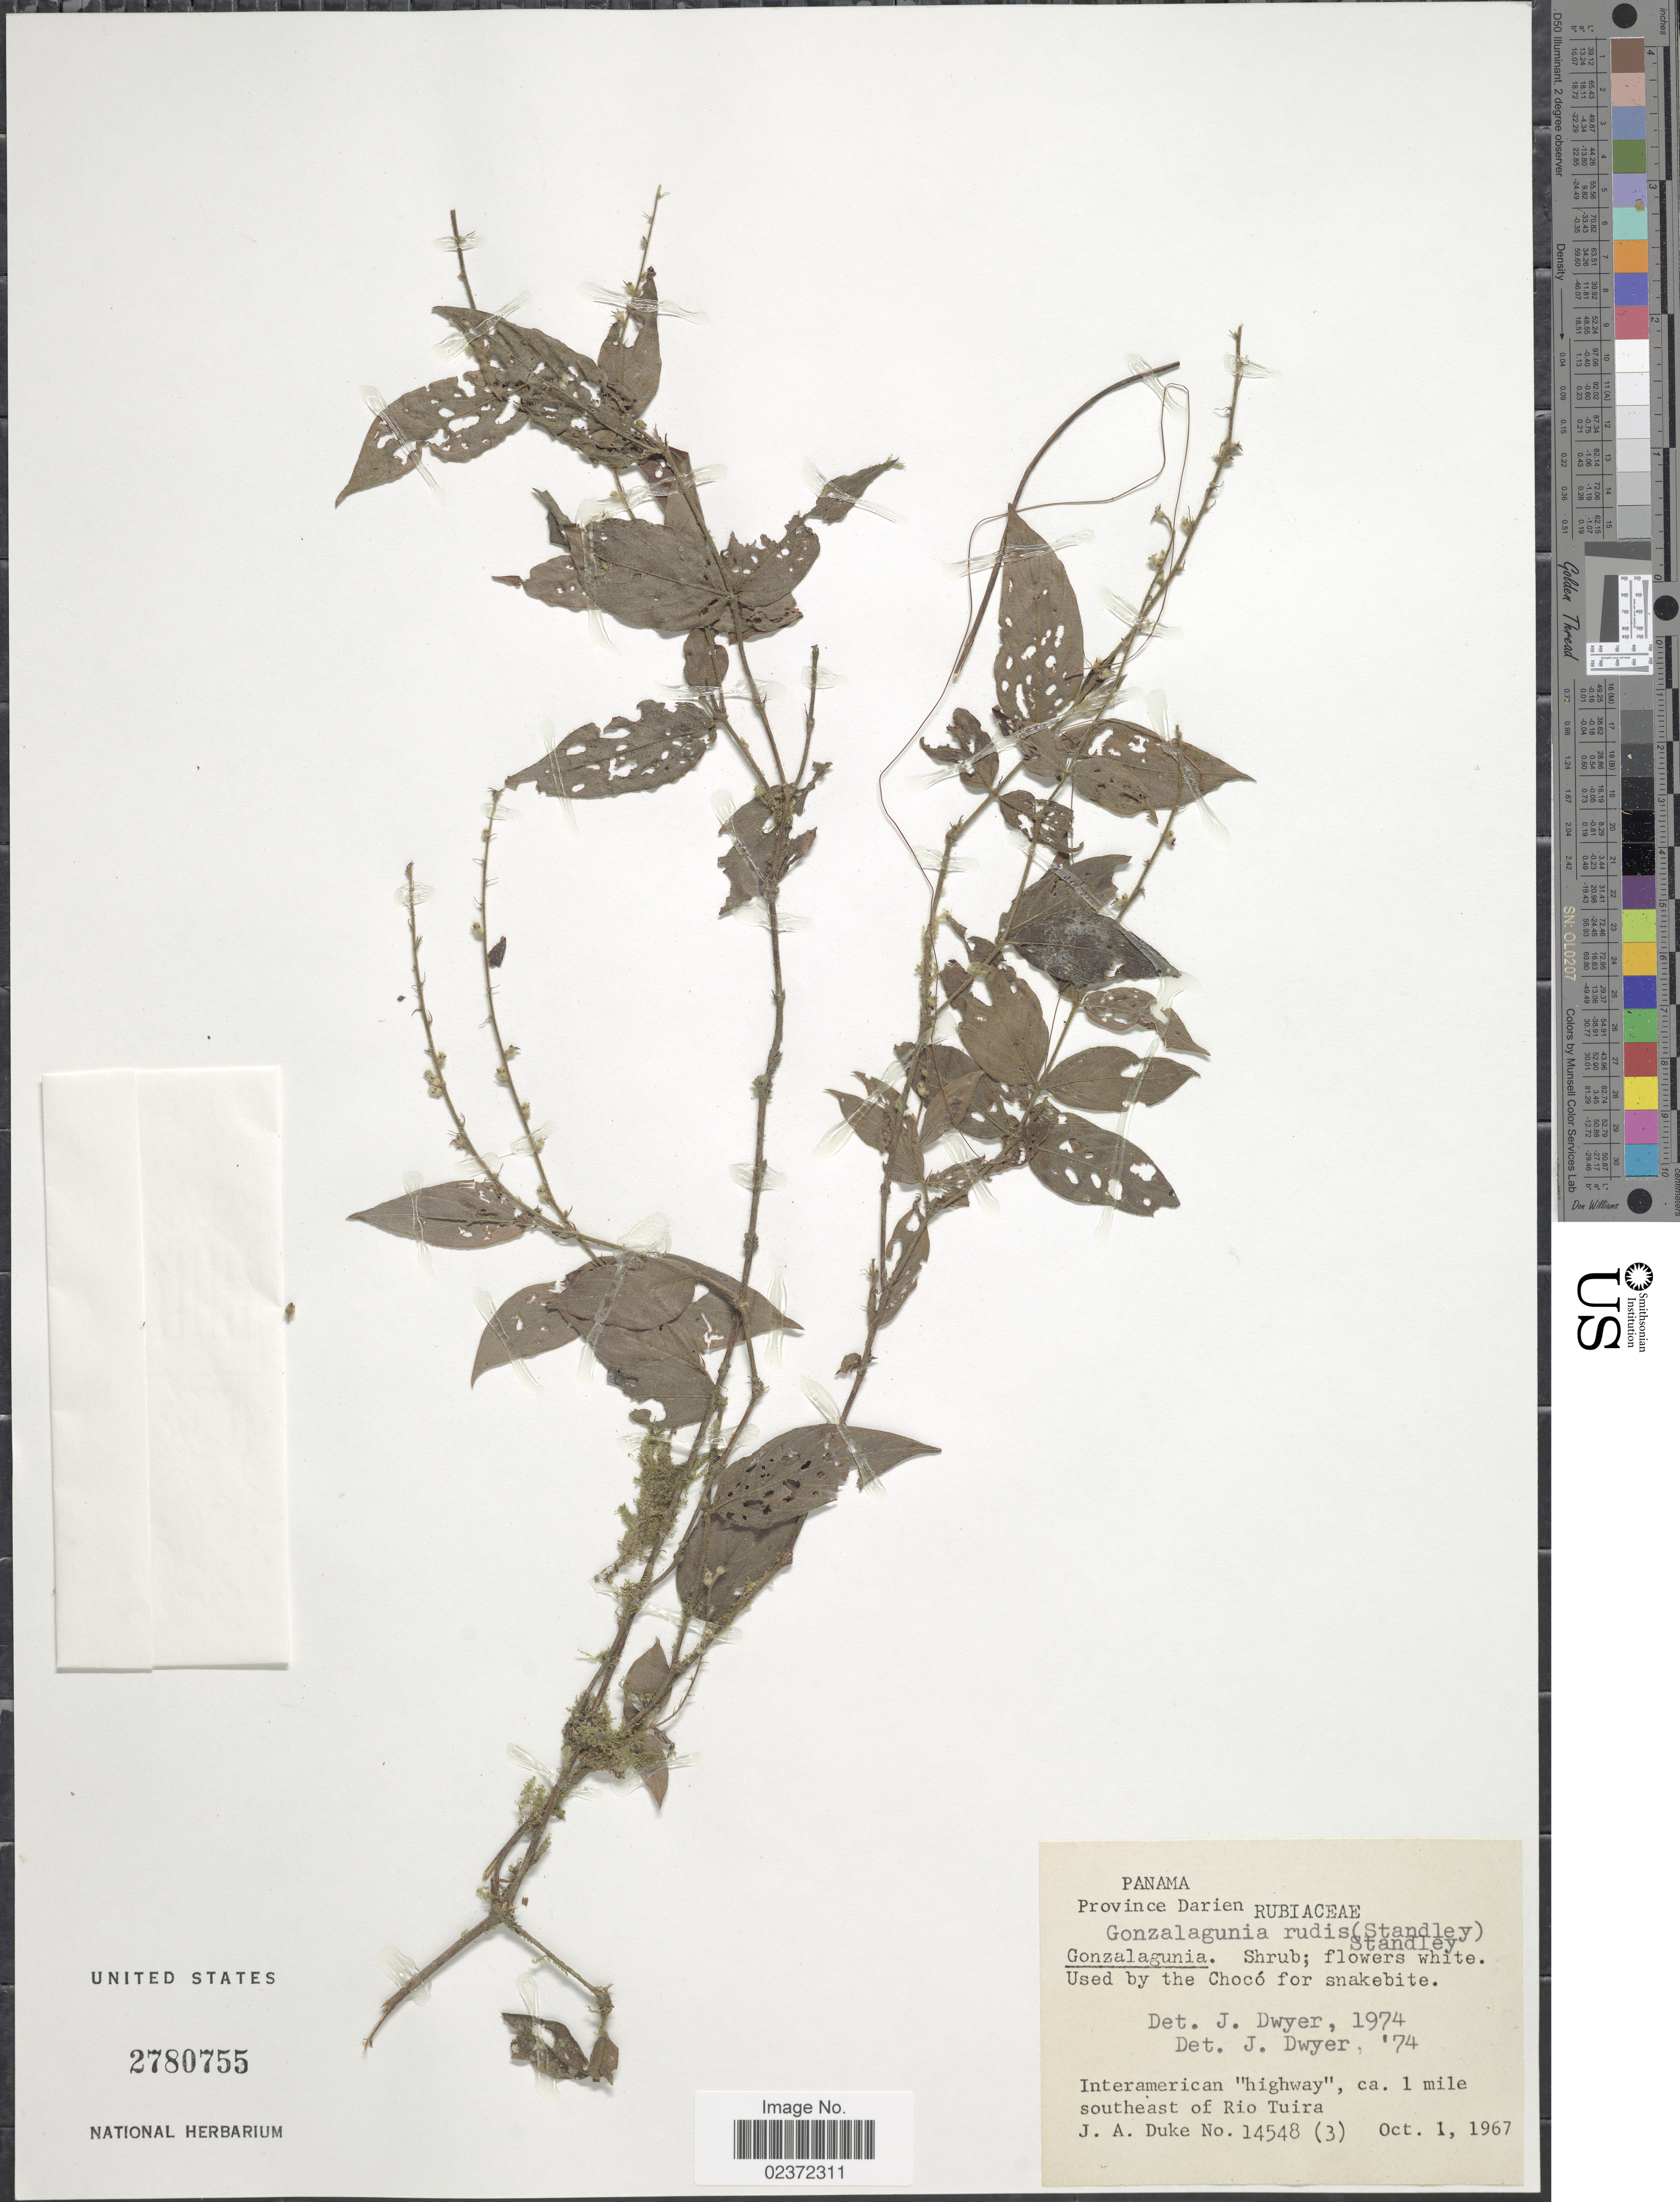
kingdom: Plantae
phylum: Tracheophyta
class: Magnoliopsida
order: Gentianales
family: Rubiaceae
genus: Duggena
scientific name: Duggena rudis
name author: Standl.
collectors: J. A. Duke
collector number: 14548/3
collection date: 1967-10-01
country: Panama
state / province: Darién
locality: Interamerican "highway", ca. 1 mile southeast of Rio Tuira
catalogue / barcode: US 2780755